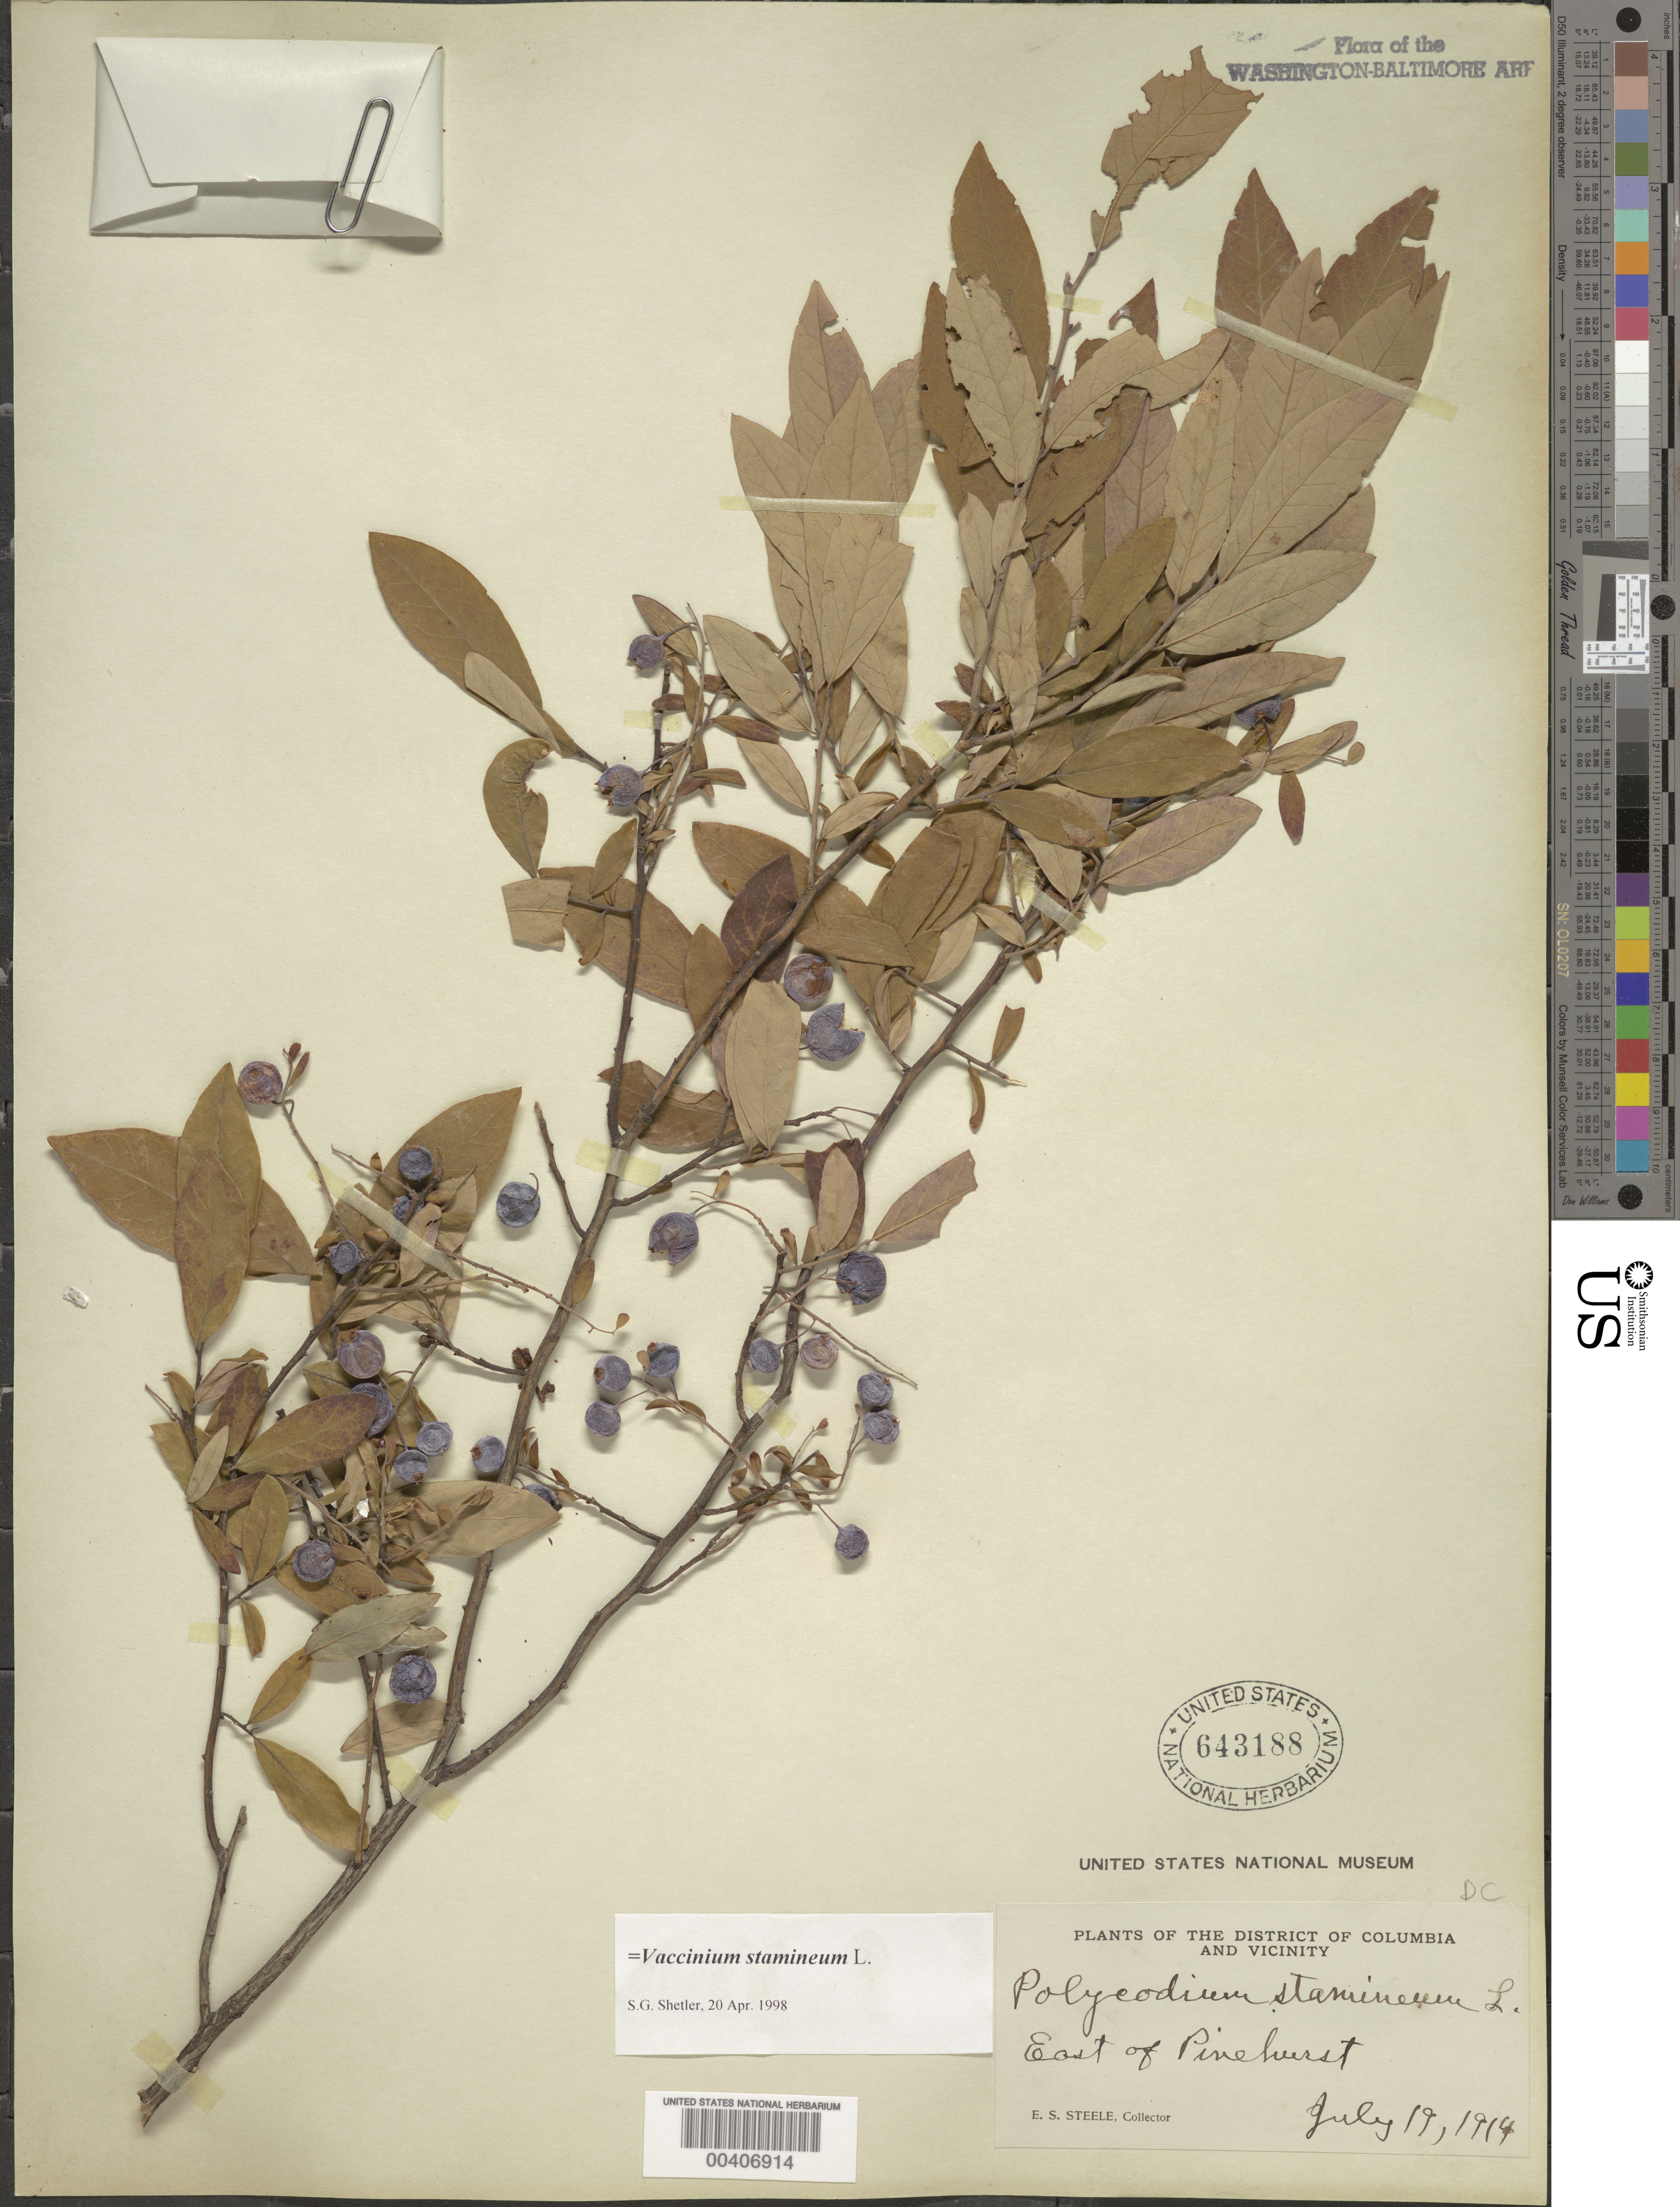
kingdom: Plantae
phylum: Tracheophyta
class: Magnoliopsida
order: Ericales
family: Ericaceae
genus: Vaccinium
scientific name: Vaccinium stamineum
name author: L.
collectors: E. Steele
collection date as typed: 19 Jul 1914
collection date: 1914-07-19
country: United States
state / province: District of Columbia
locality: East of Pinehurst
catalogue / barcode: US 643188